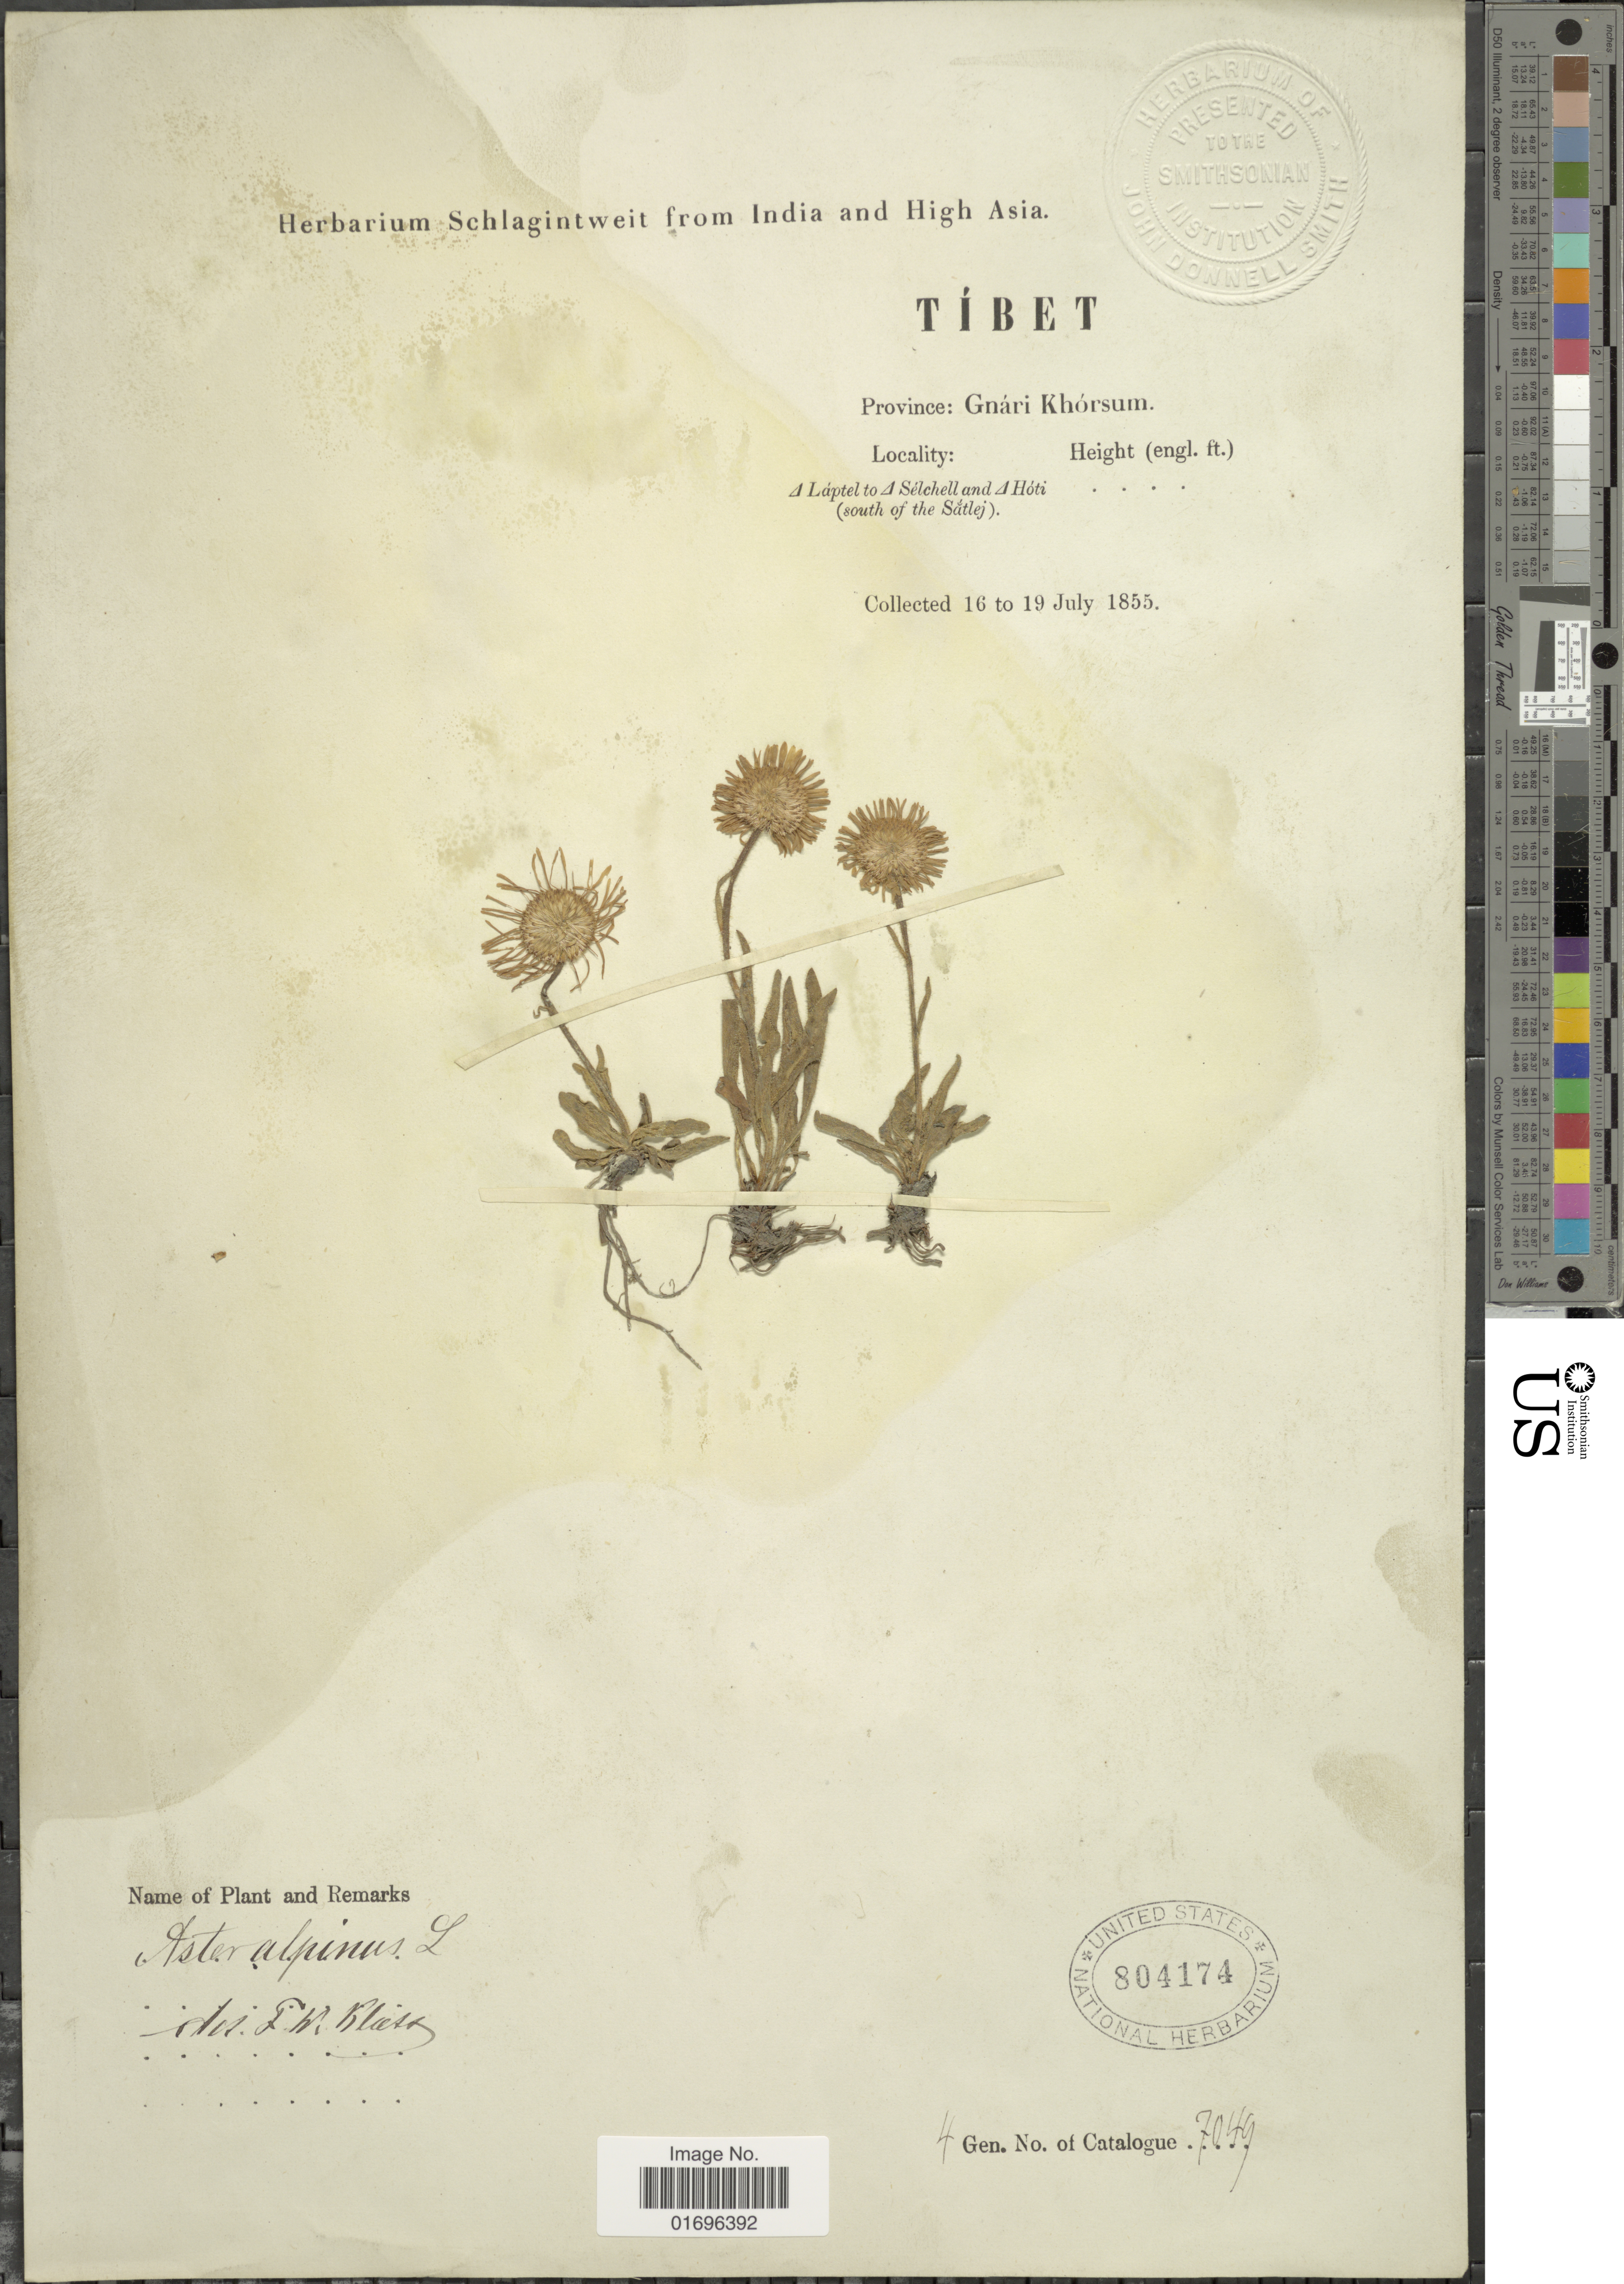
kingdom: Plantae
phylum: Tracheophyta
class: Magnoliopsida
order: Asterales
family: Asteraceae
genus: Aster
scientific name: Aster alpinus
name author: L.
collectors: ex herb. Schlagintweit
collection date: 1855-07-16/1855-07-19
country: China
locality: Tibet. Province: Gnári Khórsum. Láptel to Sélchell and Hóti (south of the Satlej).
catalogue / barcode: US 804174